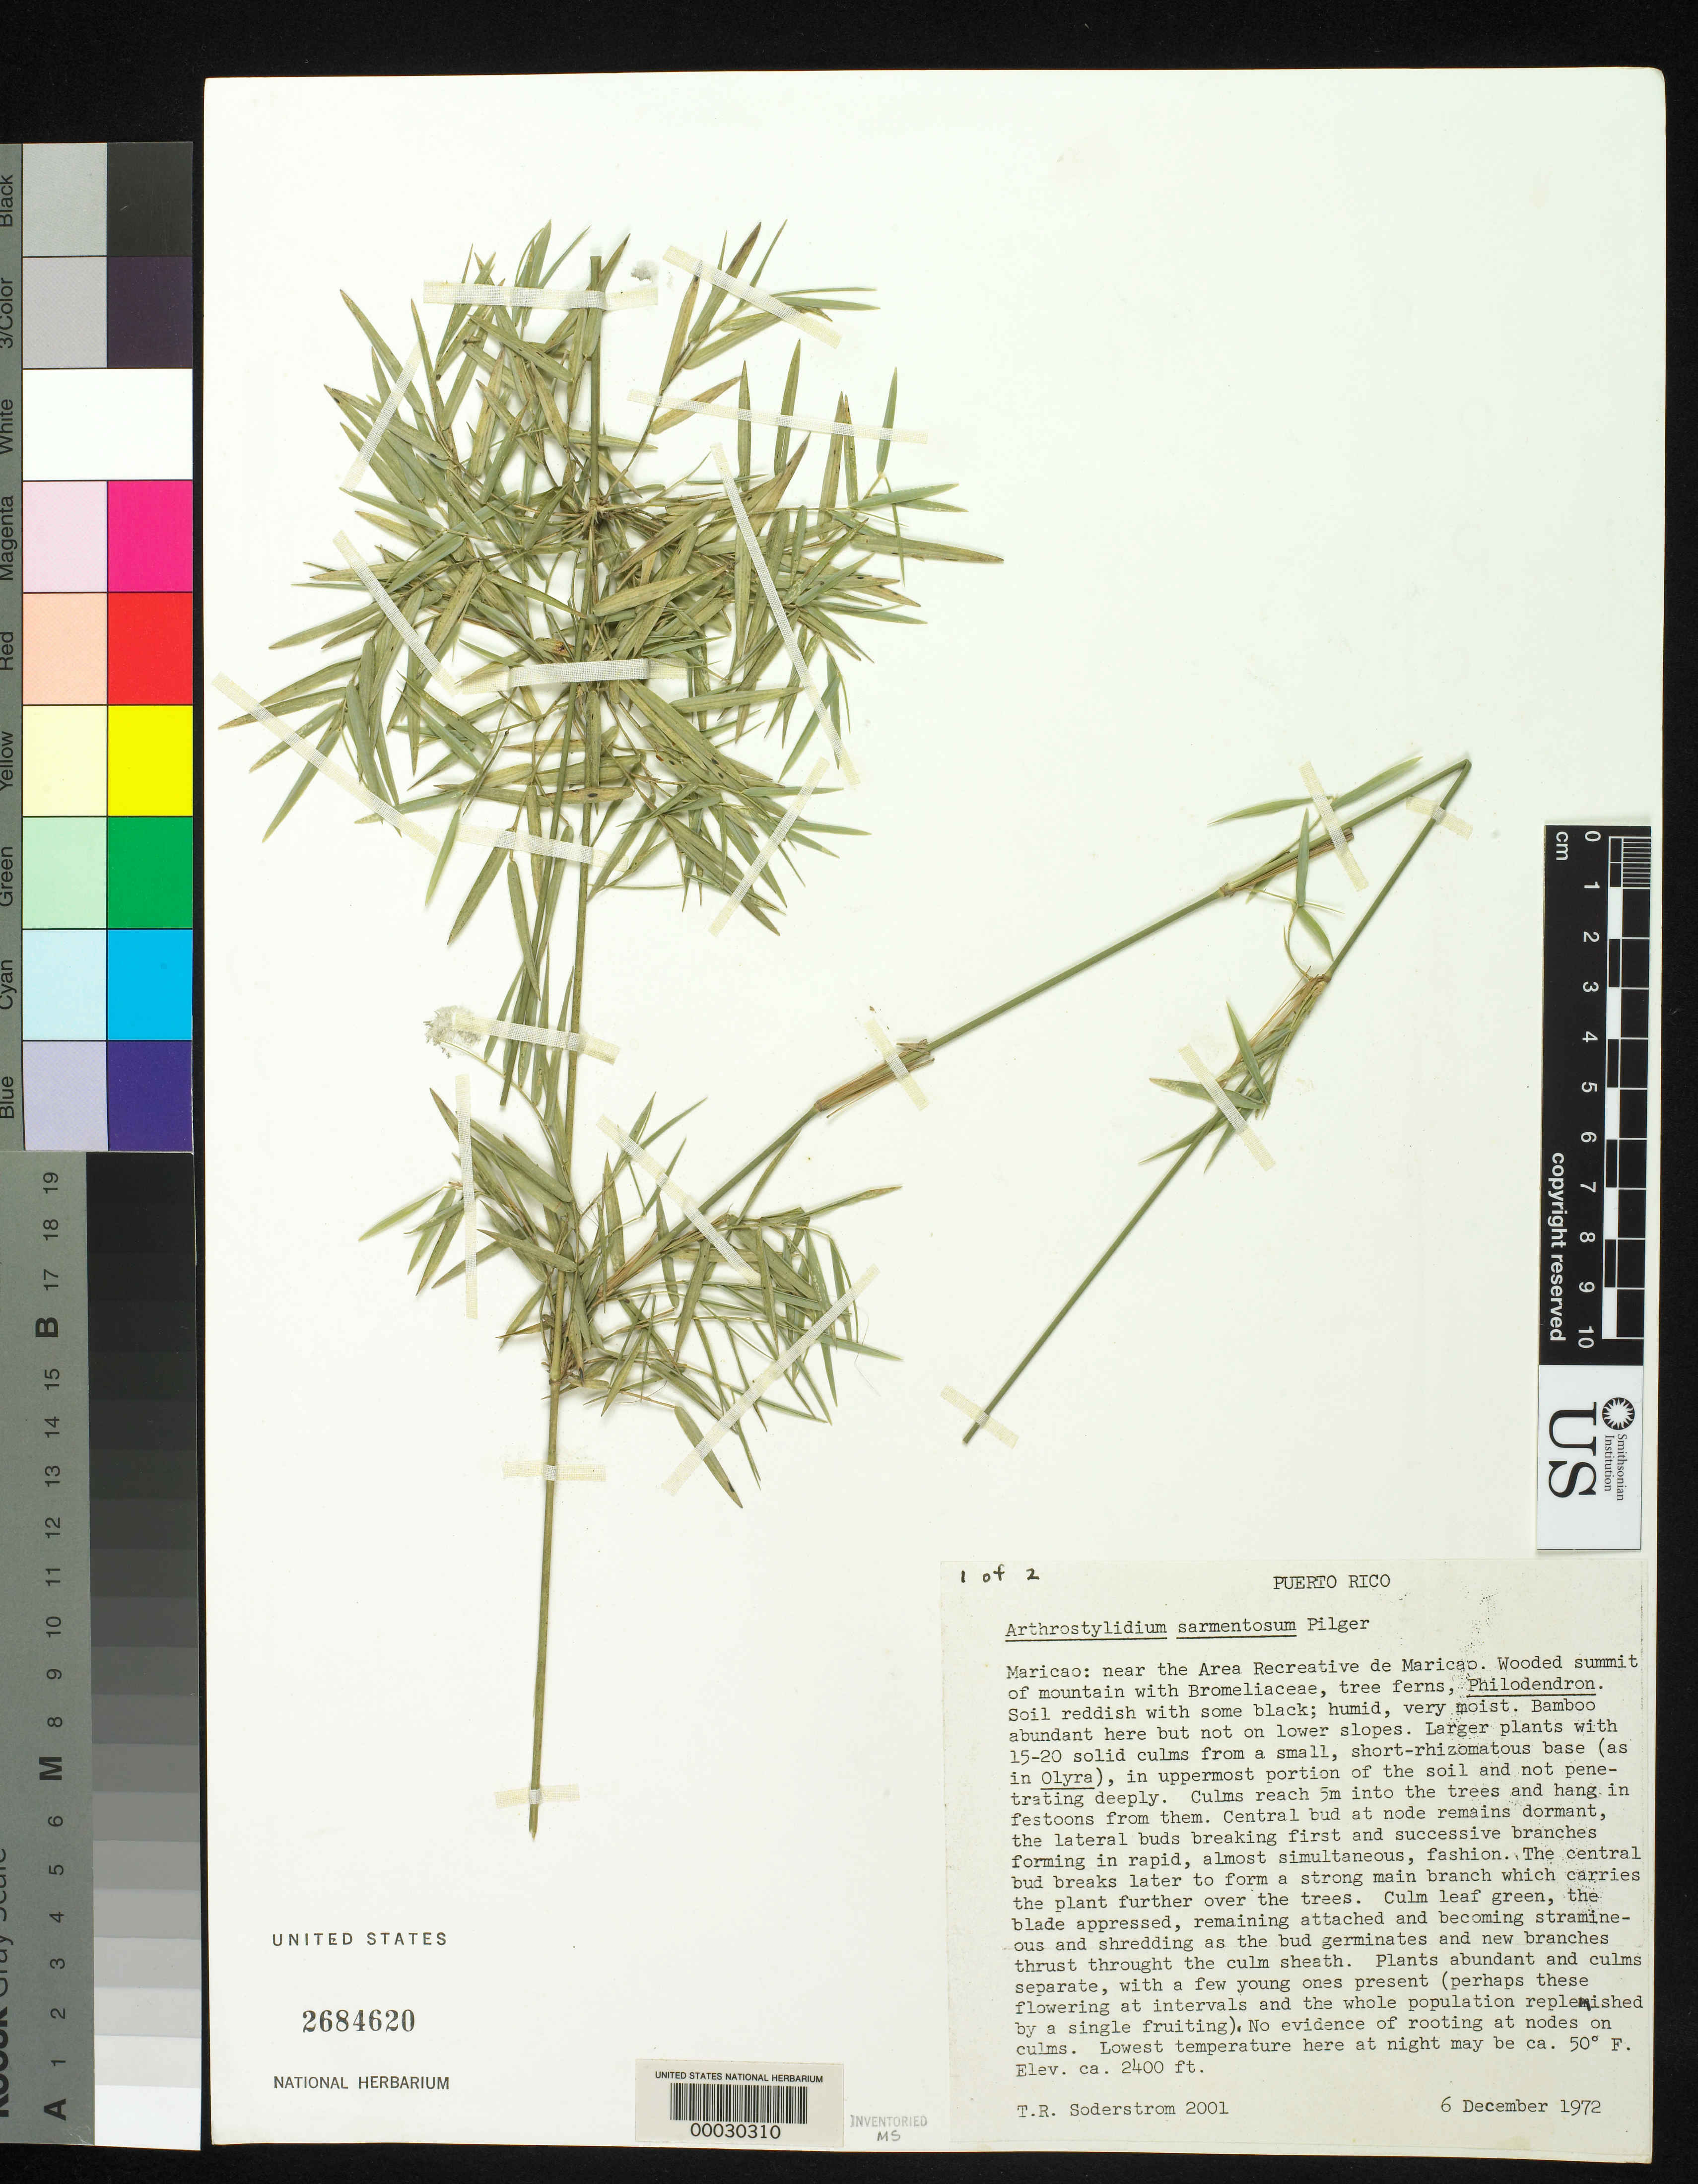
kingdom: Plantae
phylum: Tracheophyta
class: Liliopsida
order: Poales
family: Poaceae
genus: Arthrostylidium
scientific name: Arthrostylidium sarmentosum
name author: Pilg. in Urb.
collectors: T. R. Soderstrom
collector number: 2001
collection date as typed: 06 Dec 1972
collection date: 1972-12-06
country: Puerto Rico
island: Greater Antilles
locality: Maricao: near the area recreative de maricao.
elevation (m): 732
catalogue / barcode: US 2684620